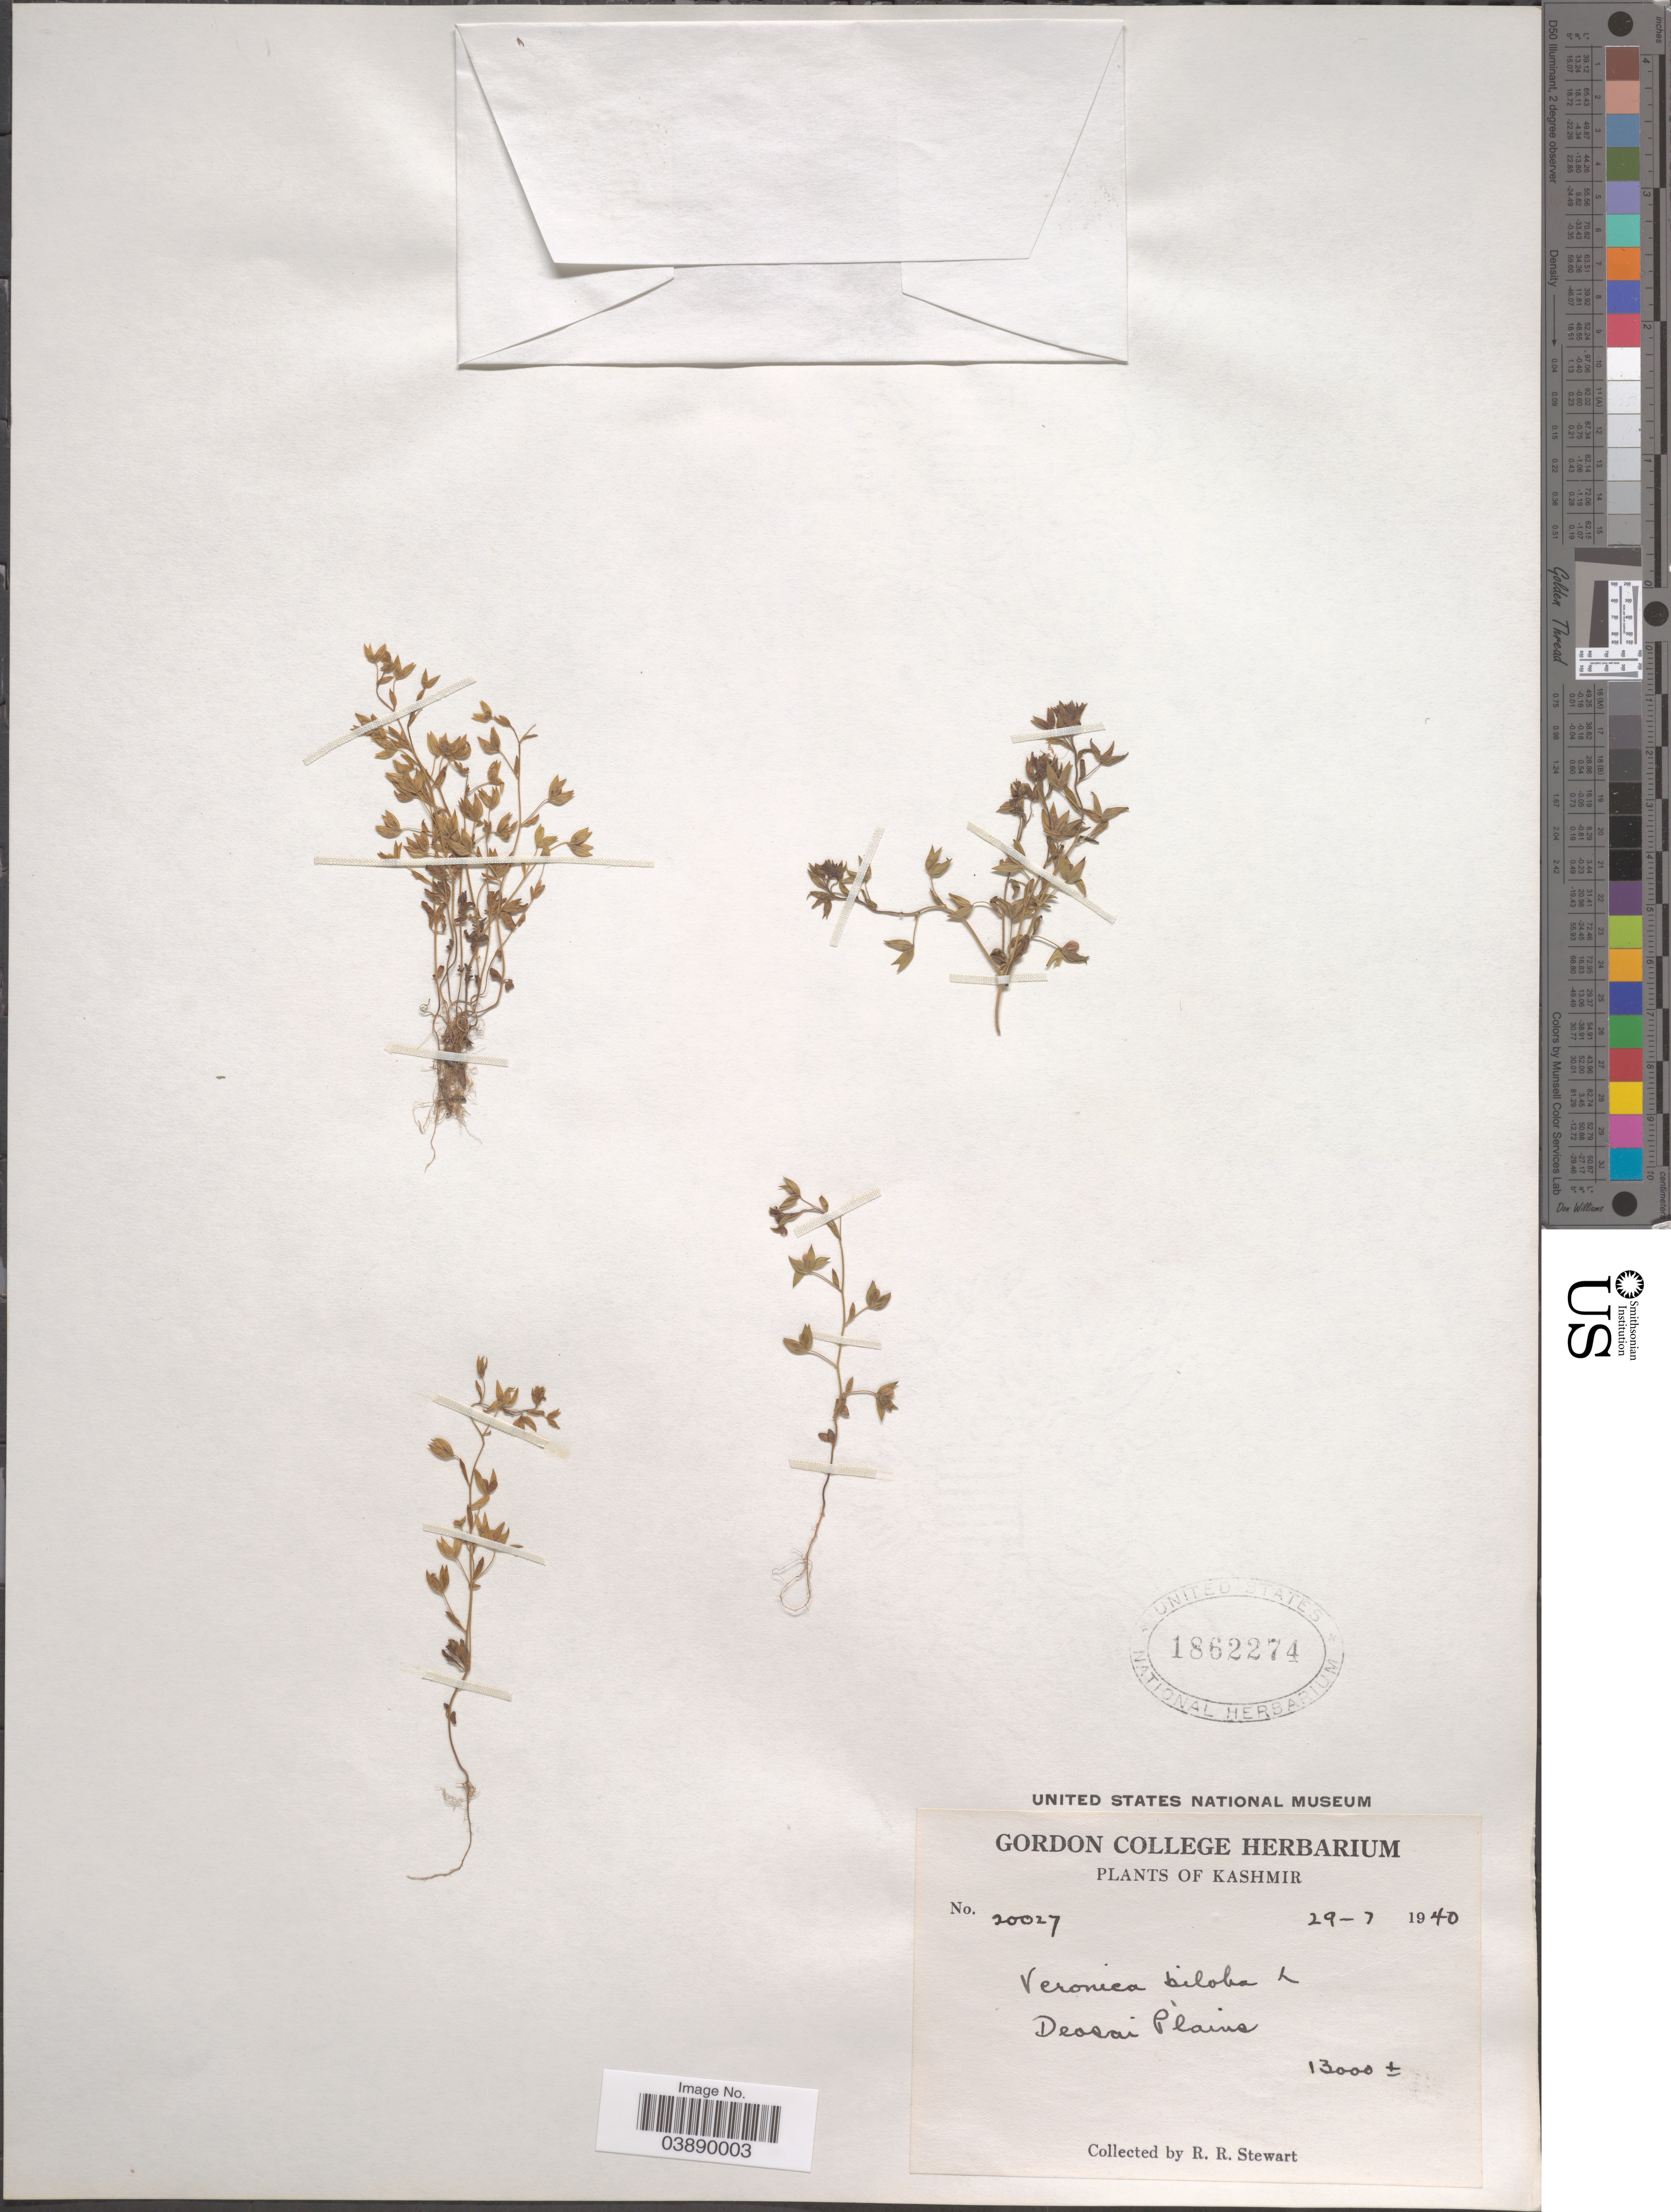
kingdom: Plantae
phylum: Tracheophyta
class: Magnoliopsida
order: Lamiales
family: Plantaginaceae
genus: Veronica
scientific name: Veronica biloba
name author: Schreb. ex L.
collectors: R. Stewart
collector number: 20027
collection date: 1940-07-29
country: India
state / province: Jammu and Kashmir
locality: Kashmir. Deosai Plains.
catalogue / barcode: US 1862274